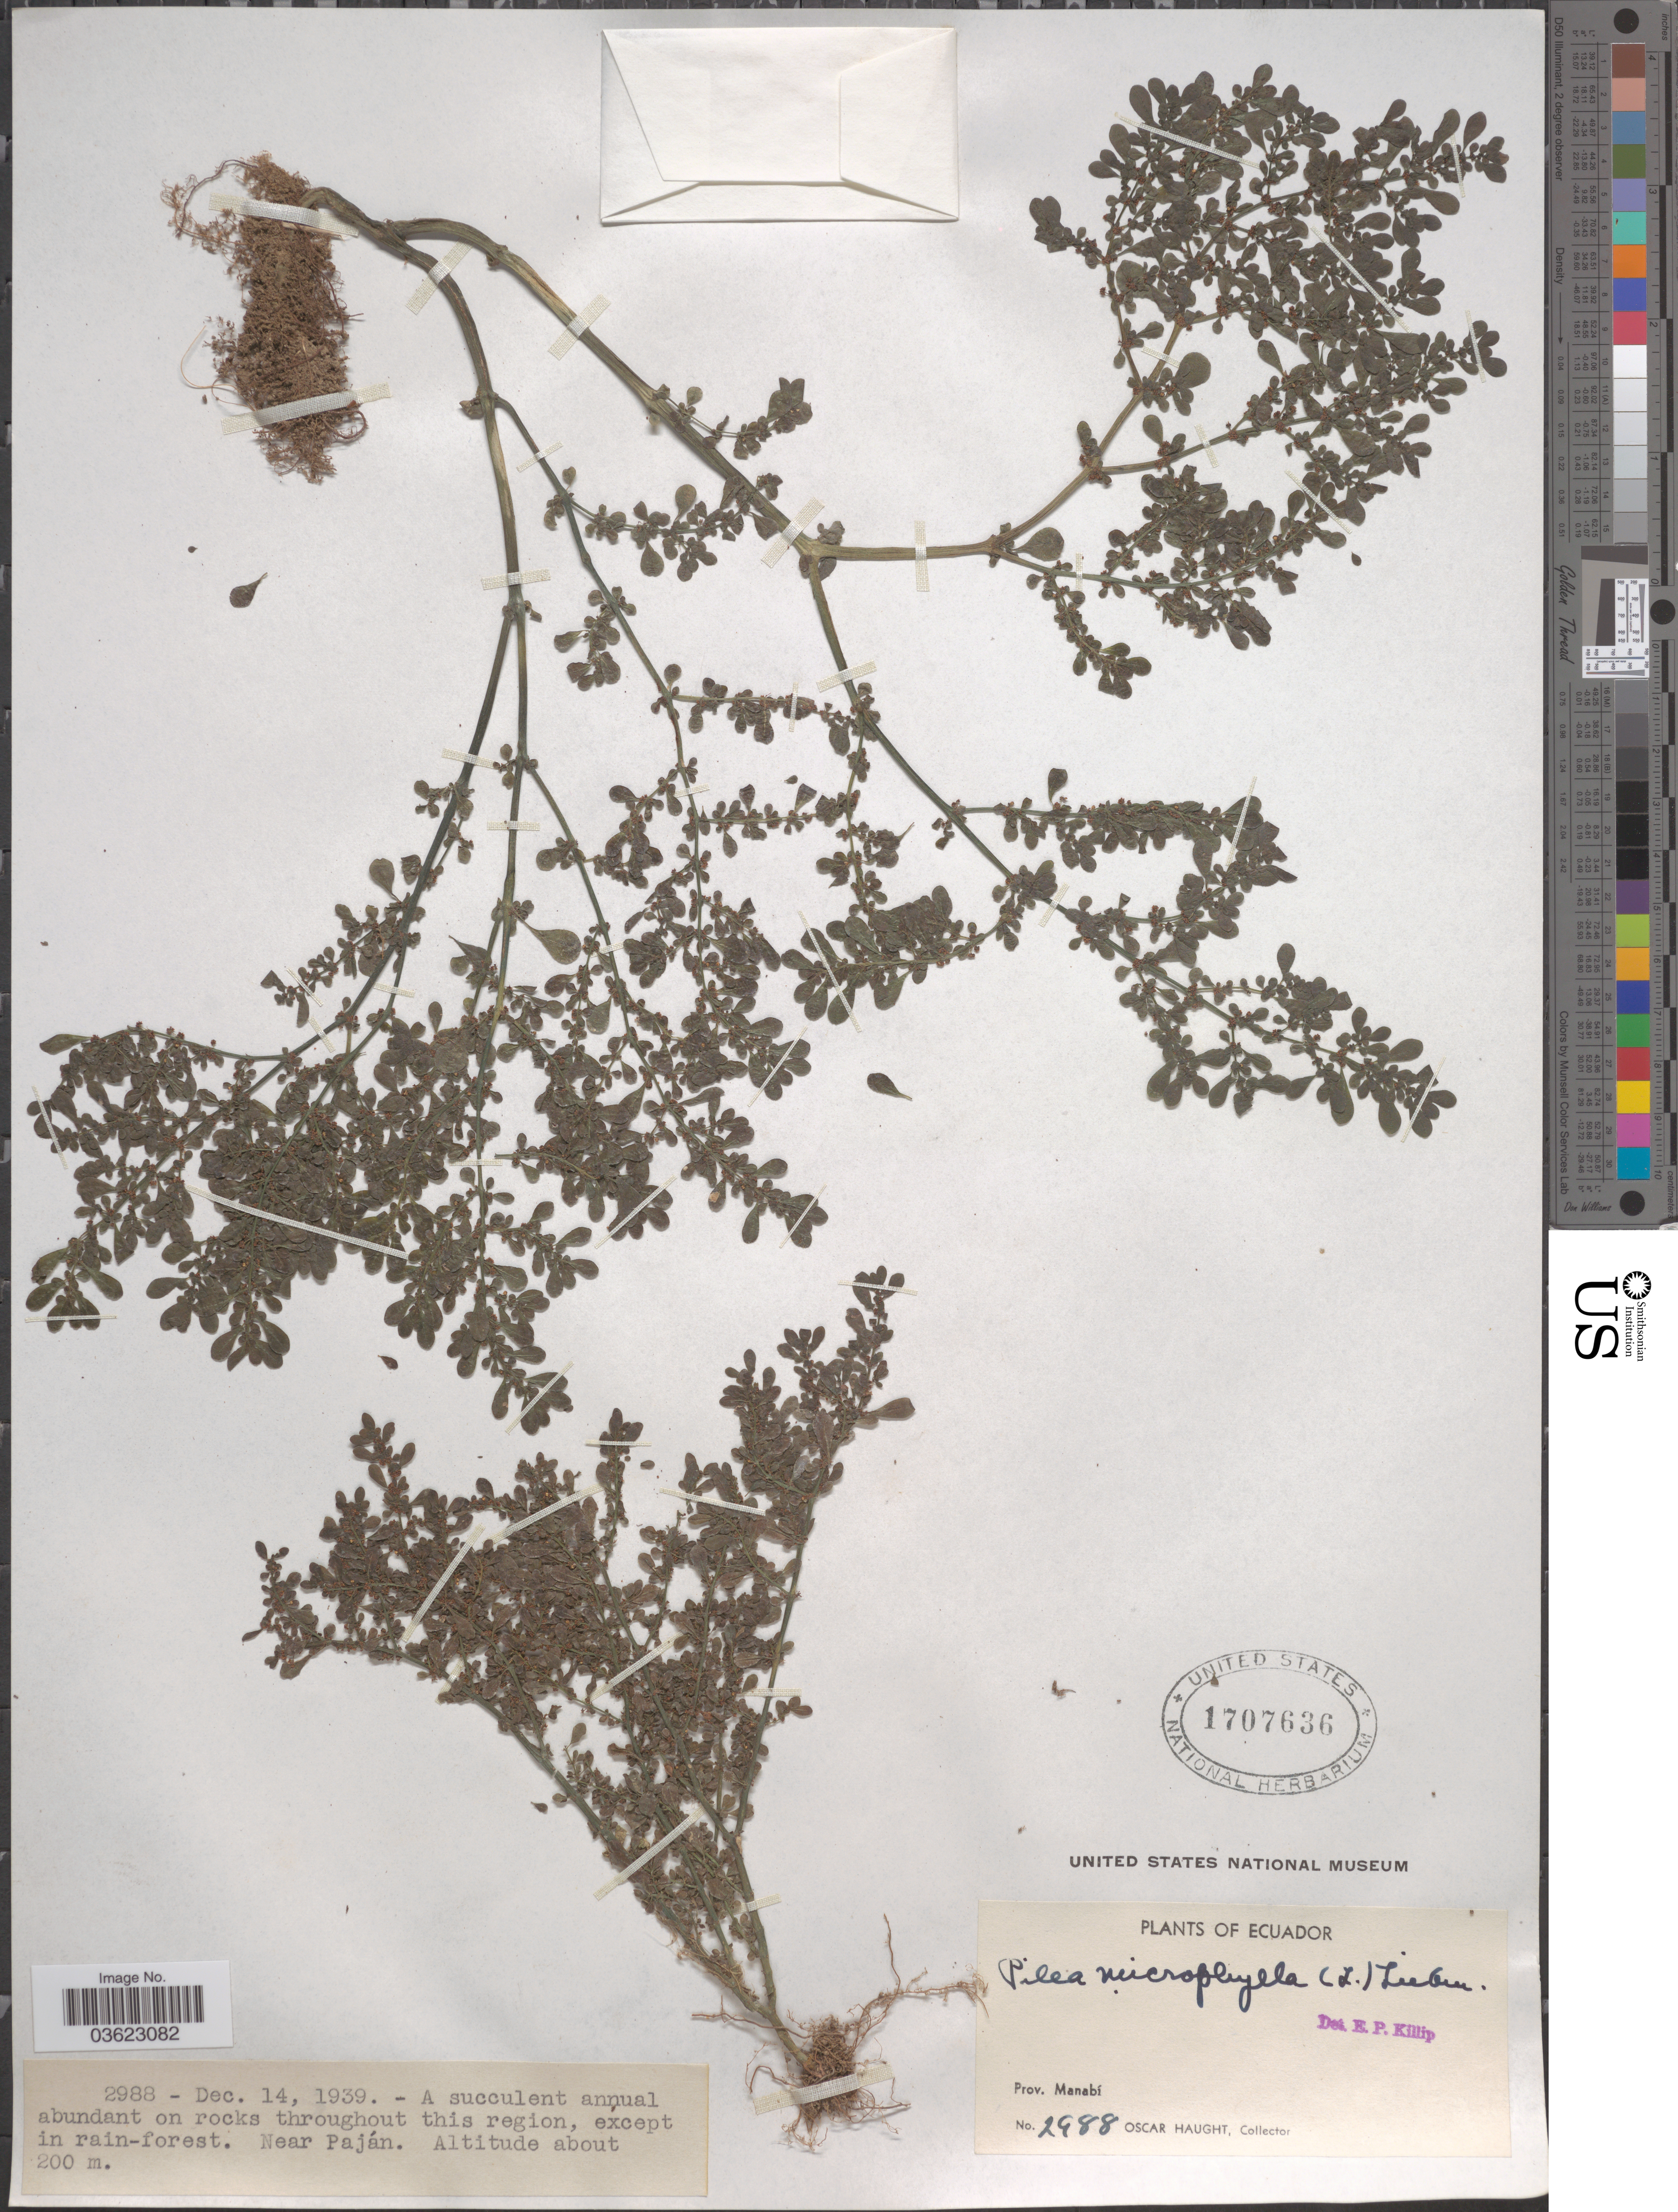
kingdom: Plantae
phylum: Tracheophyta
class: Magnoliopsida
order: Rosales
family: Urticaceae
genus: Pilea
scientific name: Pilea microphylla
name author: (L.) Liebm.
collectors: O. L. Haught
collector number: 2988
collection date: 1939-12-14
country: Ecuador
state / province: Manabí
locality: Near Paján.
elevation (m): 200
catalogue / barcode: US 1707636